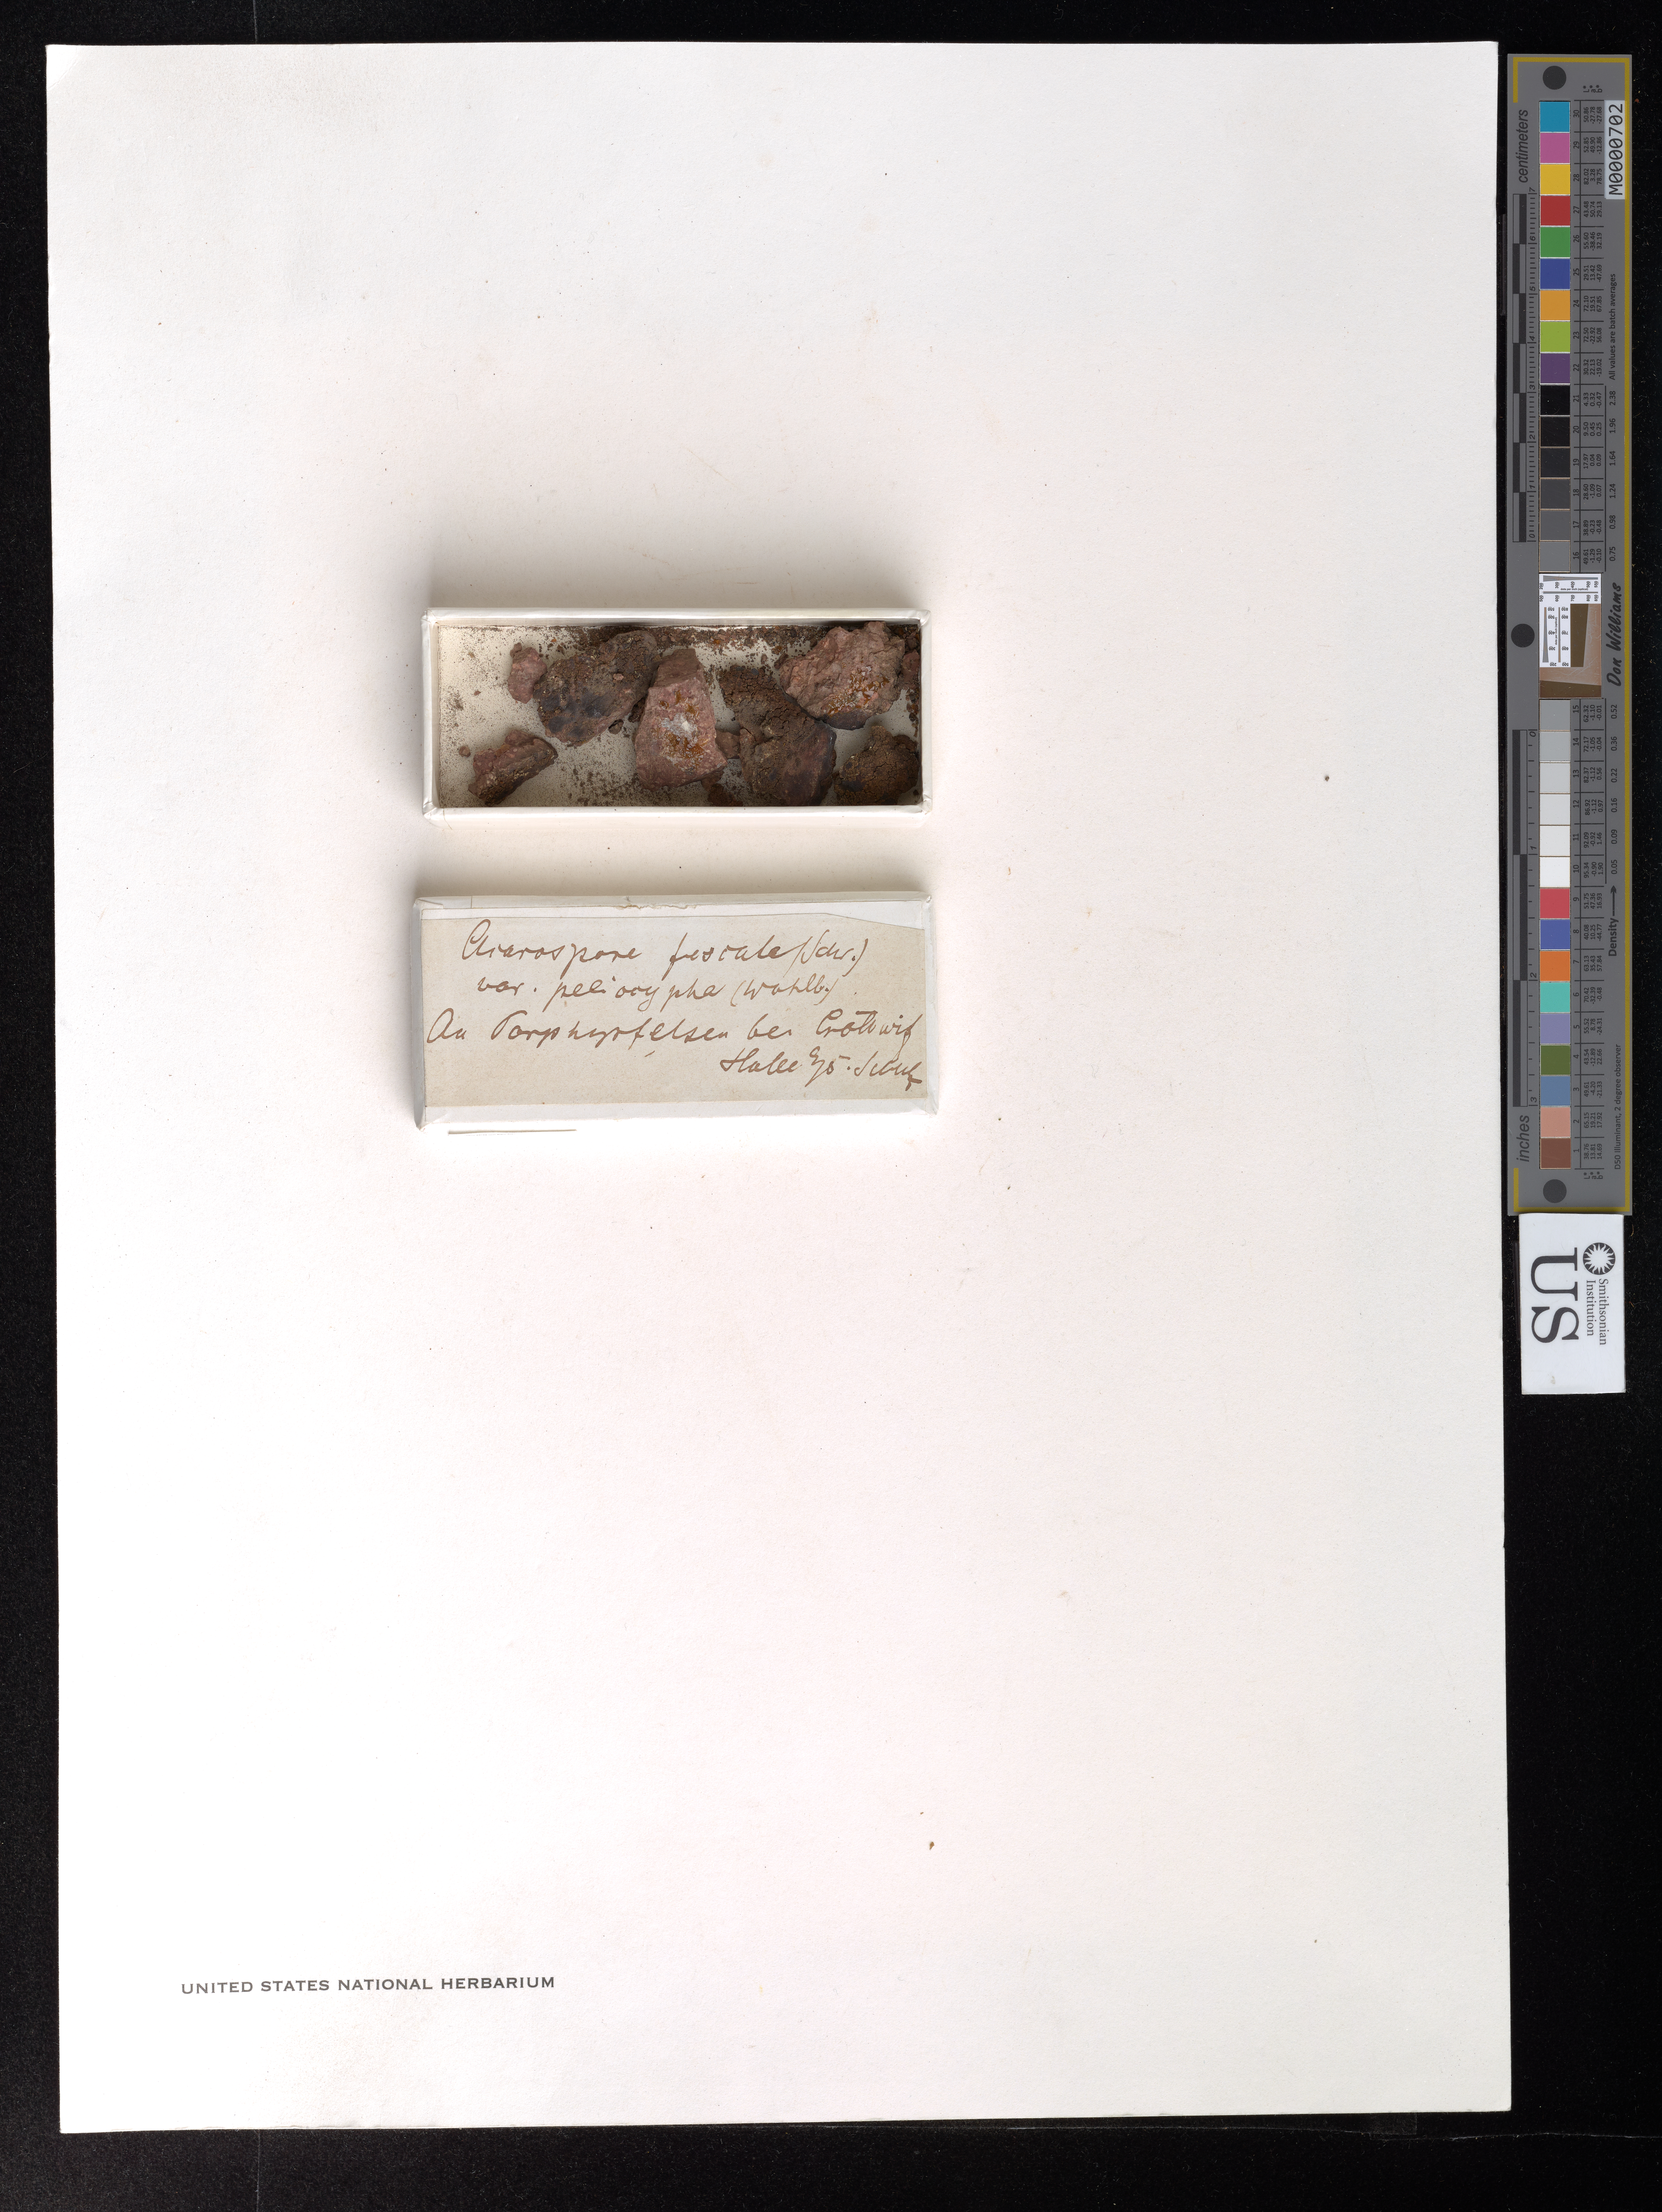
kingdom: Fungi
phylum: Ascomycota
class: Lecanoromycetes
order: Acarosporales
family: Acarosporaceae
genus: Acarospora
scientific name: Acarospora fuscata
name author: (Ach.) Arnold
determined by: Lichen Identifications Updating Project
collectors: Schulz, --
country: Germany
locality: Halle.